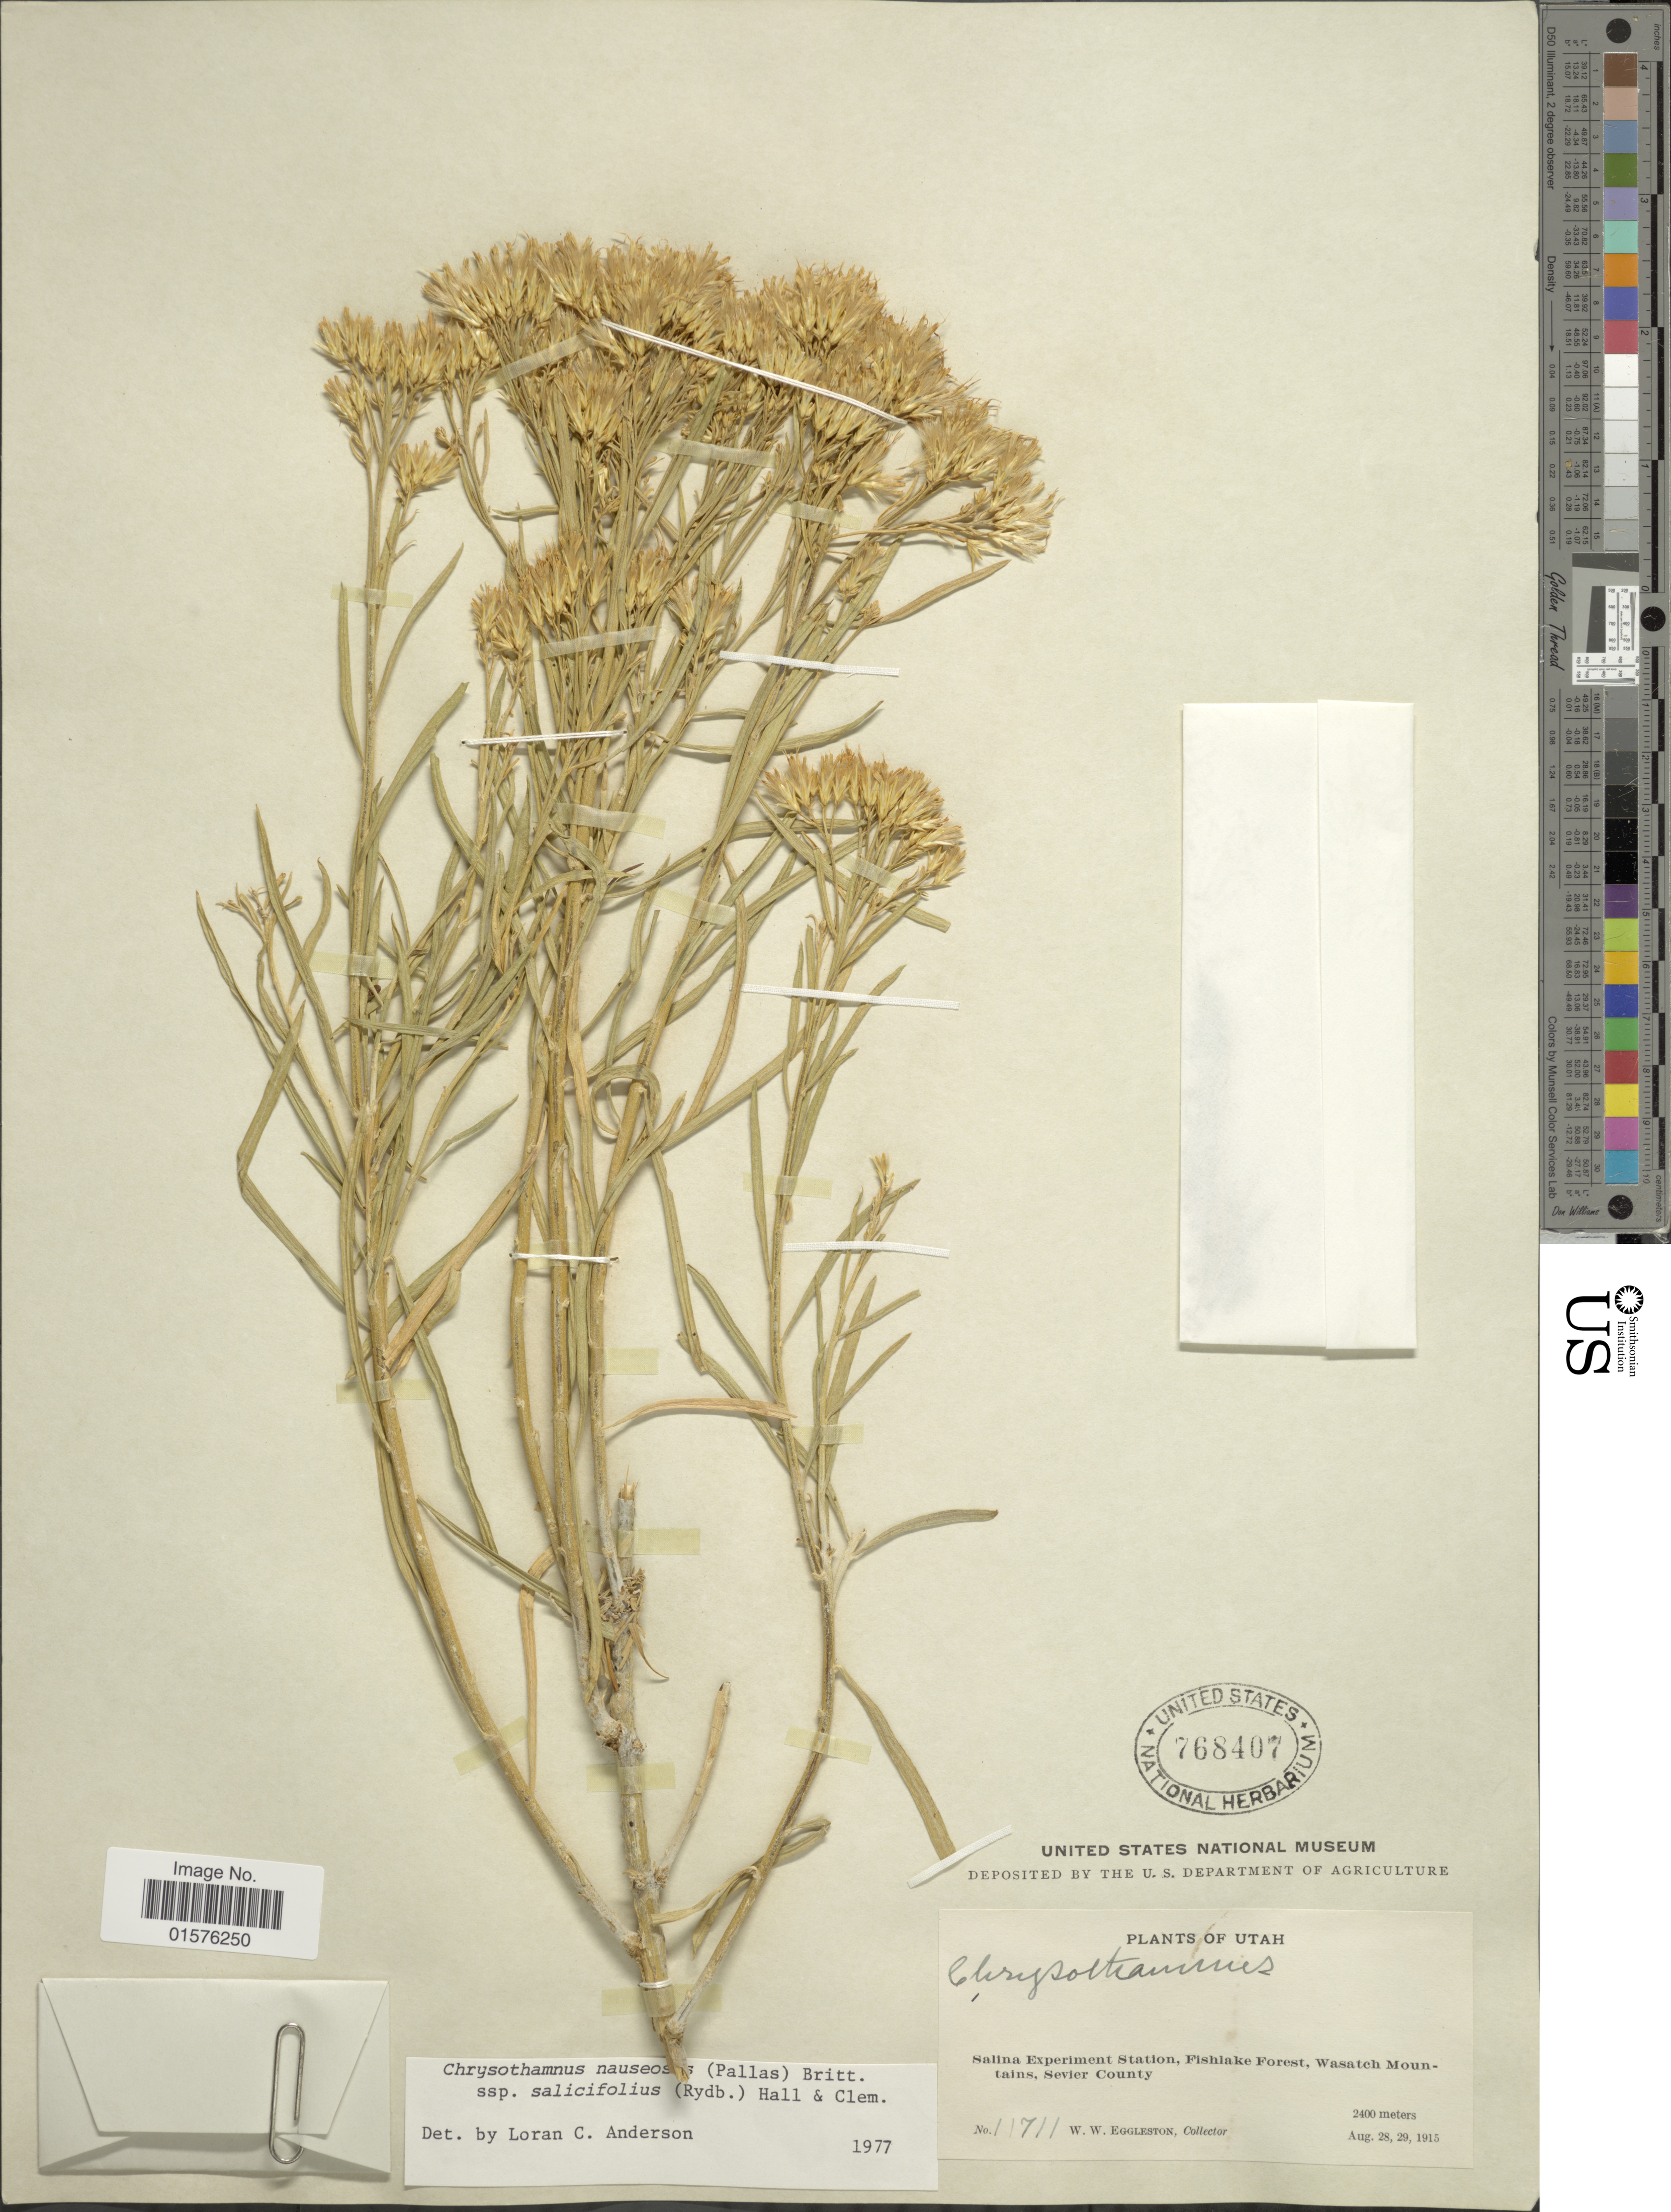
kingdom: Plantae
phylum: Tracheophyta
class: Magnoliopsida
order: Asterales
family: Asteraceae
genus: Ericameria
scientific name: Ericameria nauseosa var. salicifolia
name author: (Rydb.) G.L. Nesom & G.I. Baird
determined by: Urbatsch, Lowell E., Curator (LSU), Louisiana State University (UNITED STATES)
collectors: W. W. Eggleston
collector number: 11711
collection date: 1915-08-28/1915-08-29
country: United States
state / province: Utah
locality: Salina Experiment Station, Fishlake Forest, Wasatch Mountains, Sevier County.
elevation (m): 2400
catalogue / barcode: US 768407